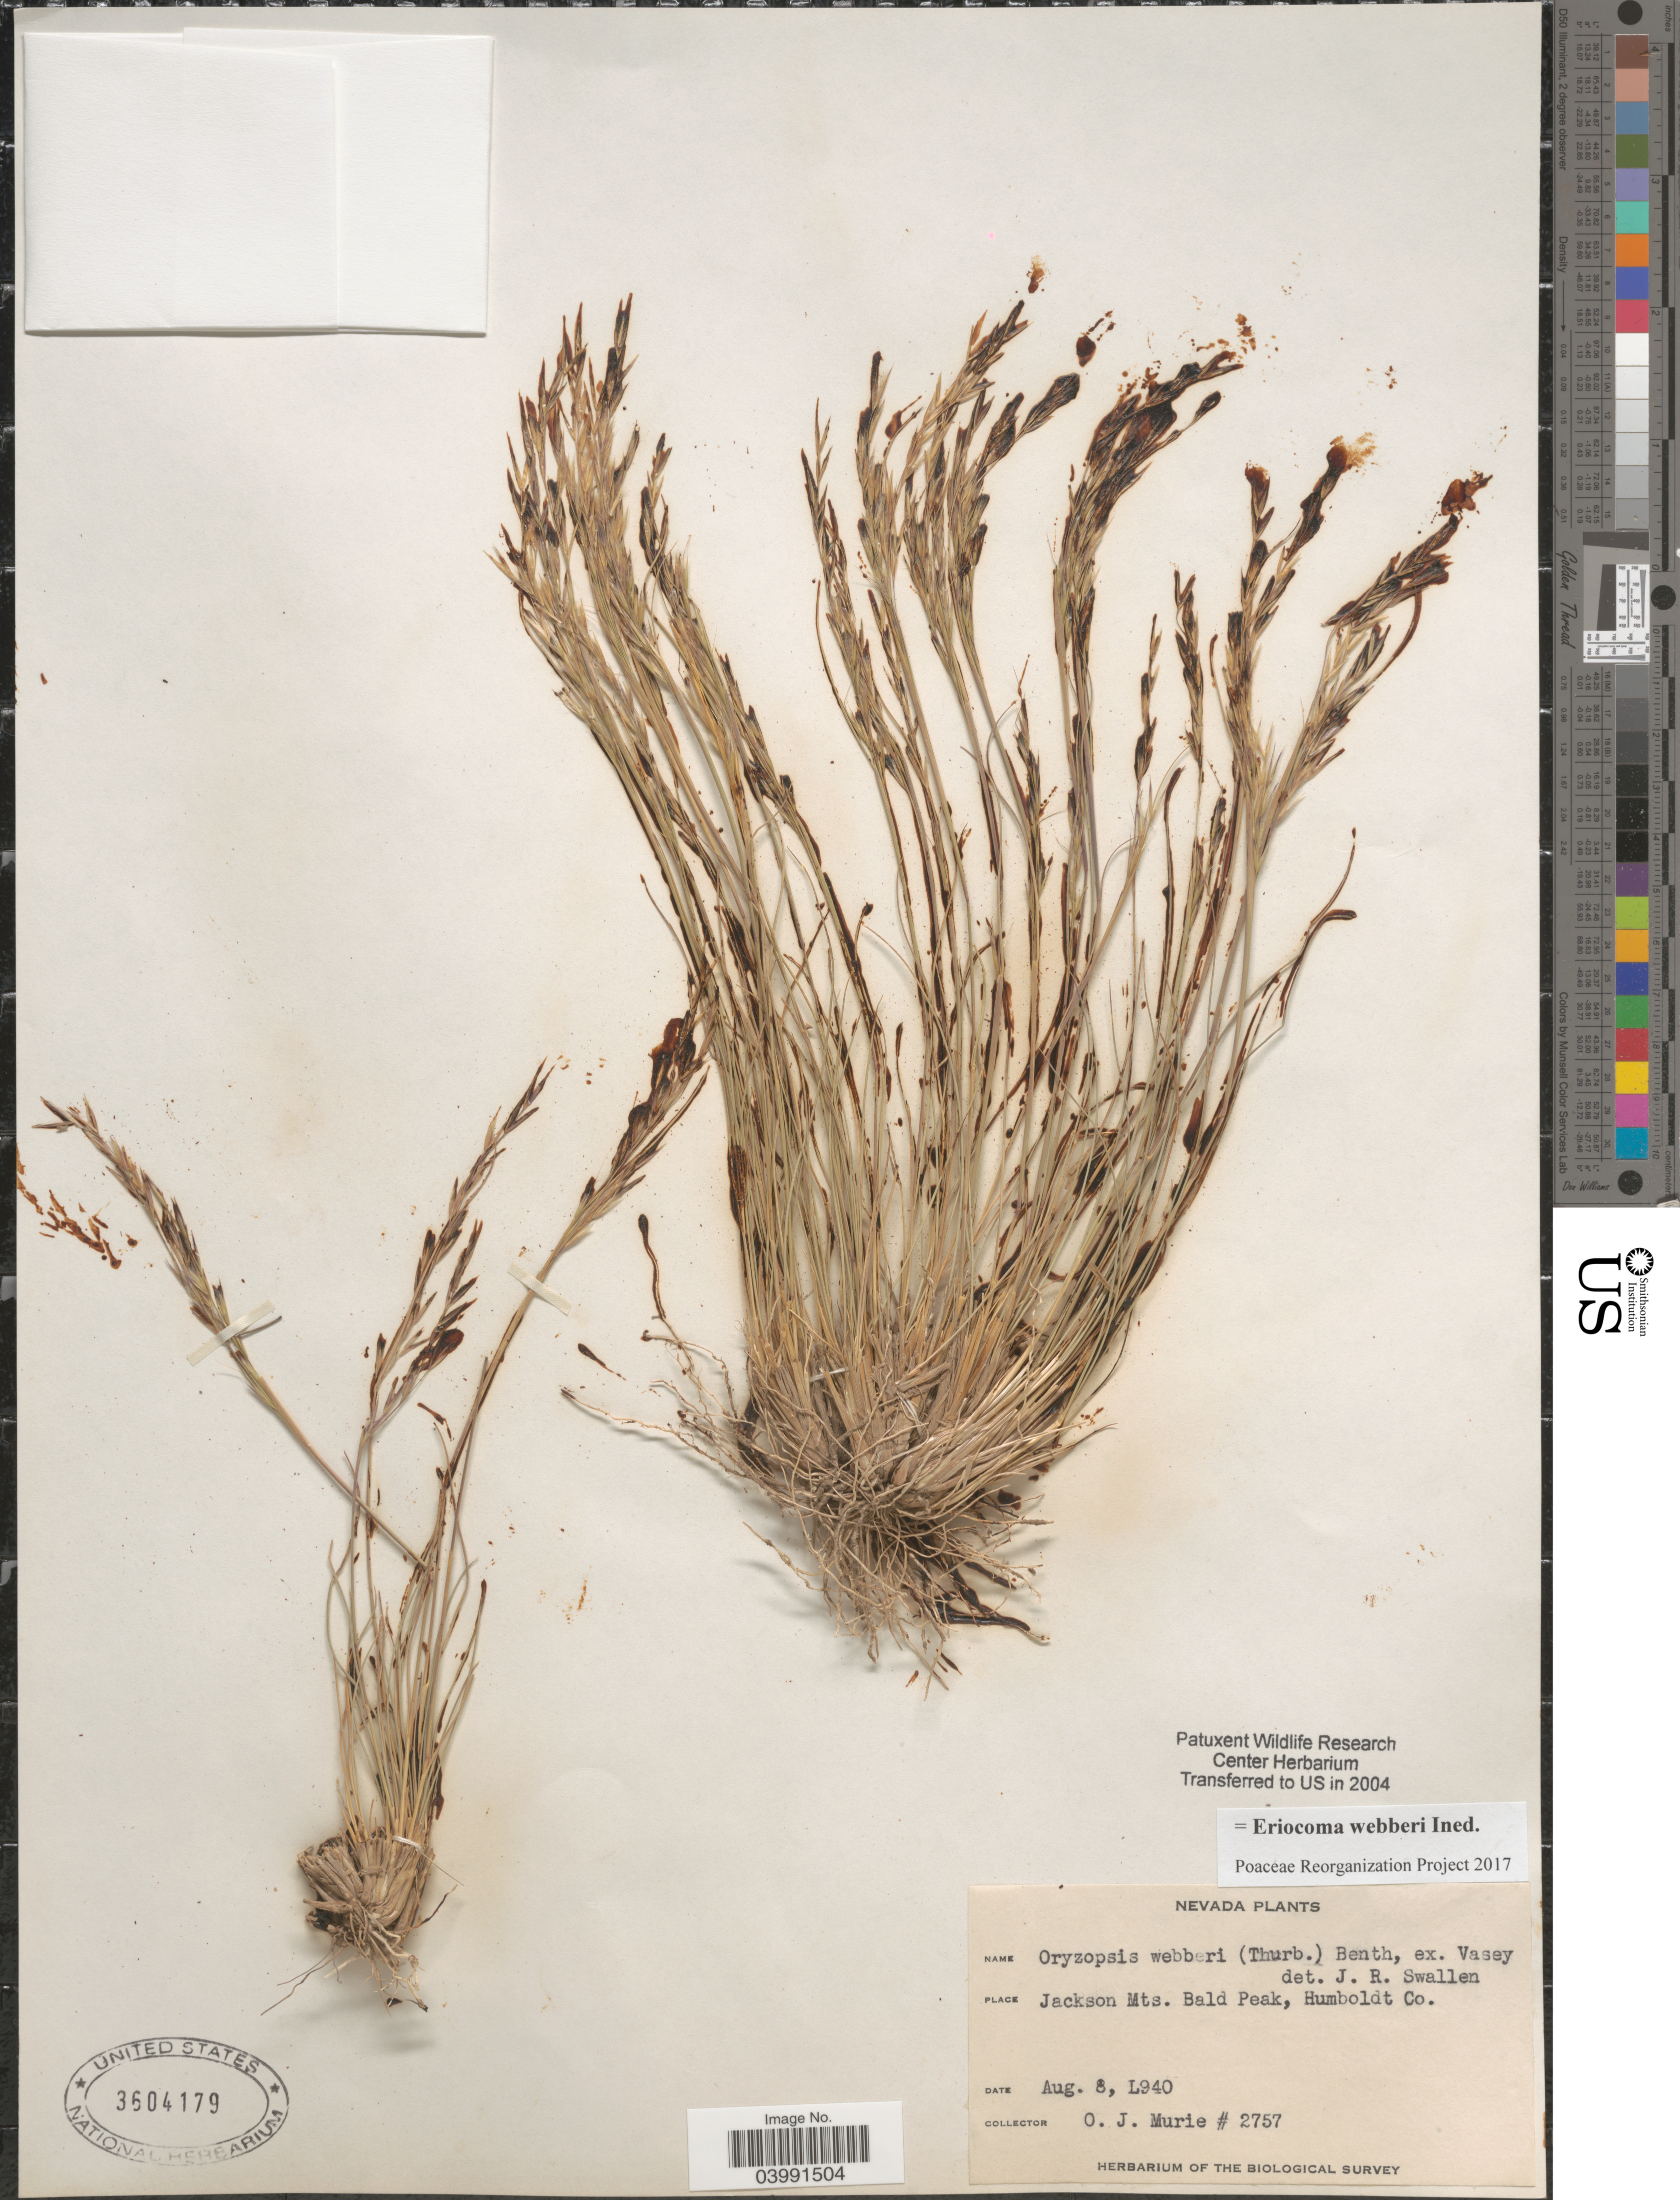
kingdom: Plantae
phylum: Tracheophyta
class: Liliopsida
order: Poales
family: Poaceae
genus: Eriocoma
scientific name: Eriocoma webberi ined.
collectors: O. Murie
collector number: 2757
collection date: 1940-08-08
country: United States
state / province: Nevada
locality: Jackson Mts. Bald Peak, Humboldt Co.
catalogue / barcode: US 3604179